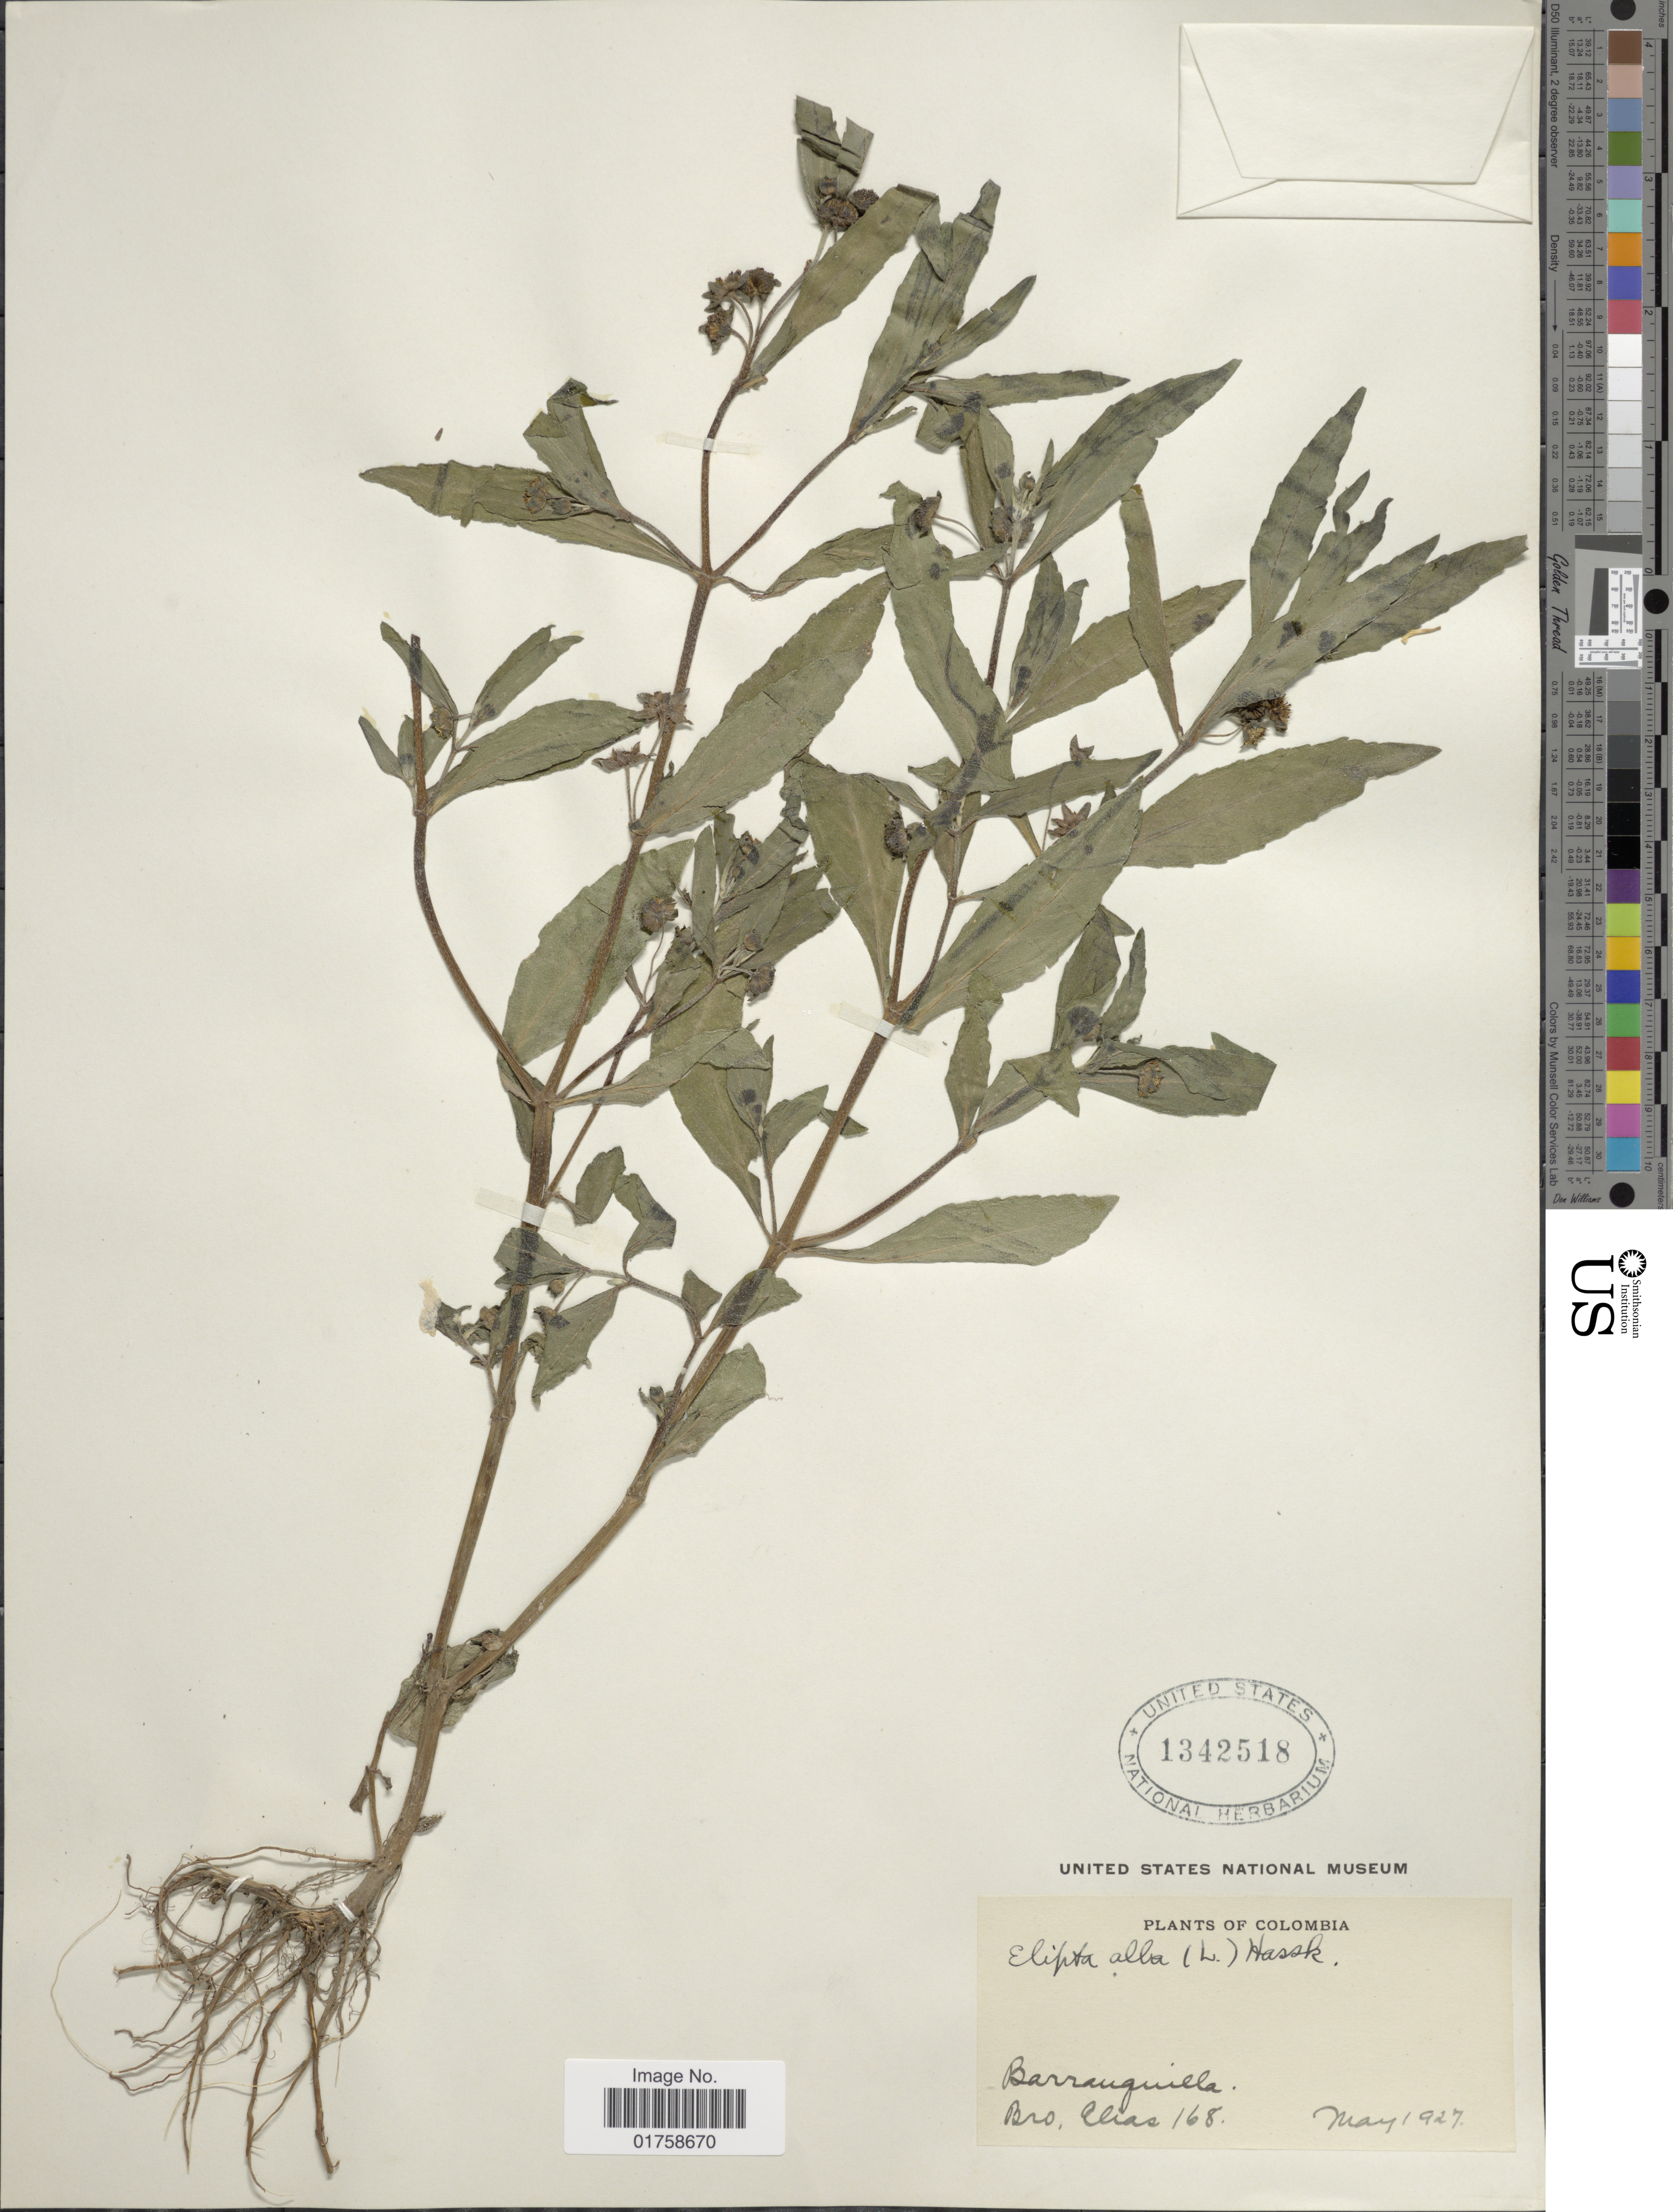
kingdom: Plantae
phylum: Tracheophyta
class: Magnoliopsida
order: Asterales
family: Asteraceae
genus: Eclipta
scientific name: Eclipta alba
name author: (L.) Hassk.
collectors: Bro. Elias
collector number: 168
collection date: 1927-05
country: Colombia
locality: Colombia. Barranquilla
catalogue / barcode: US 1342518